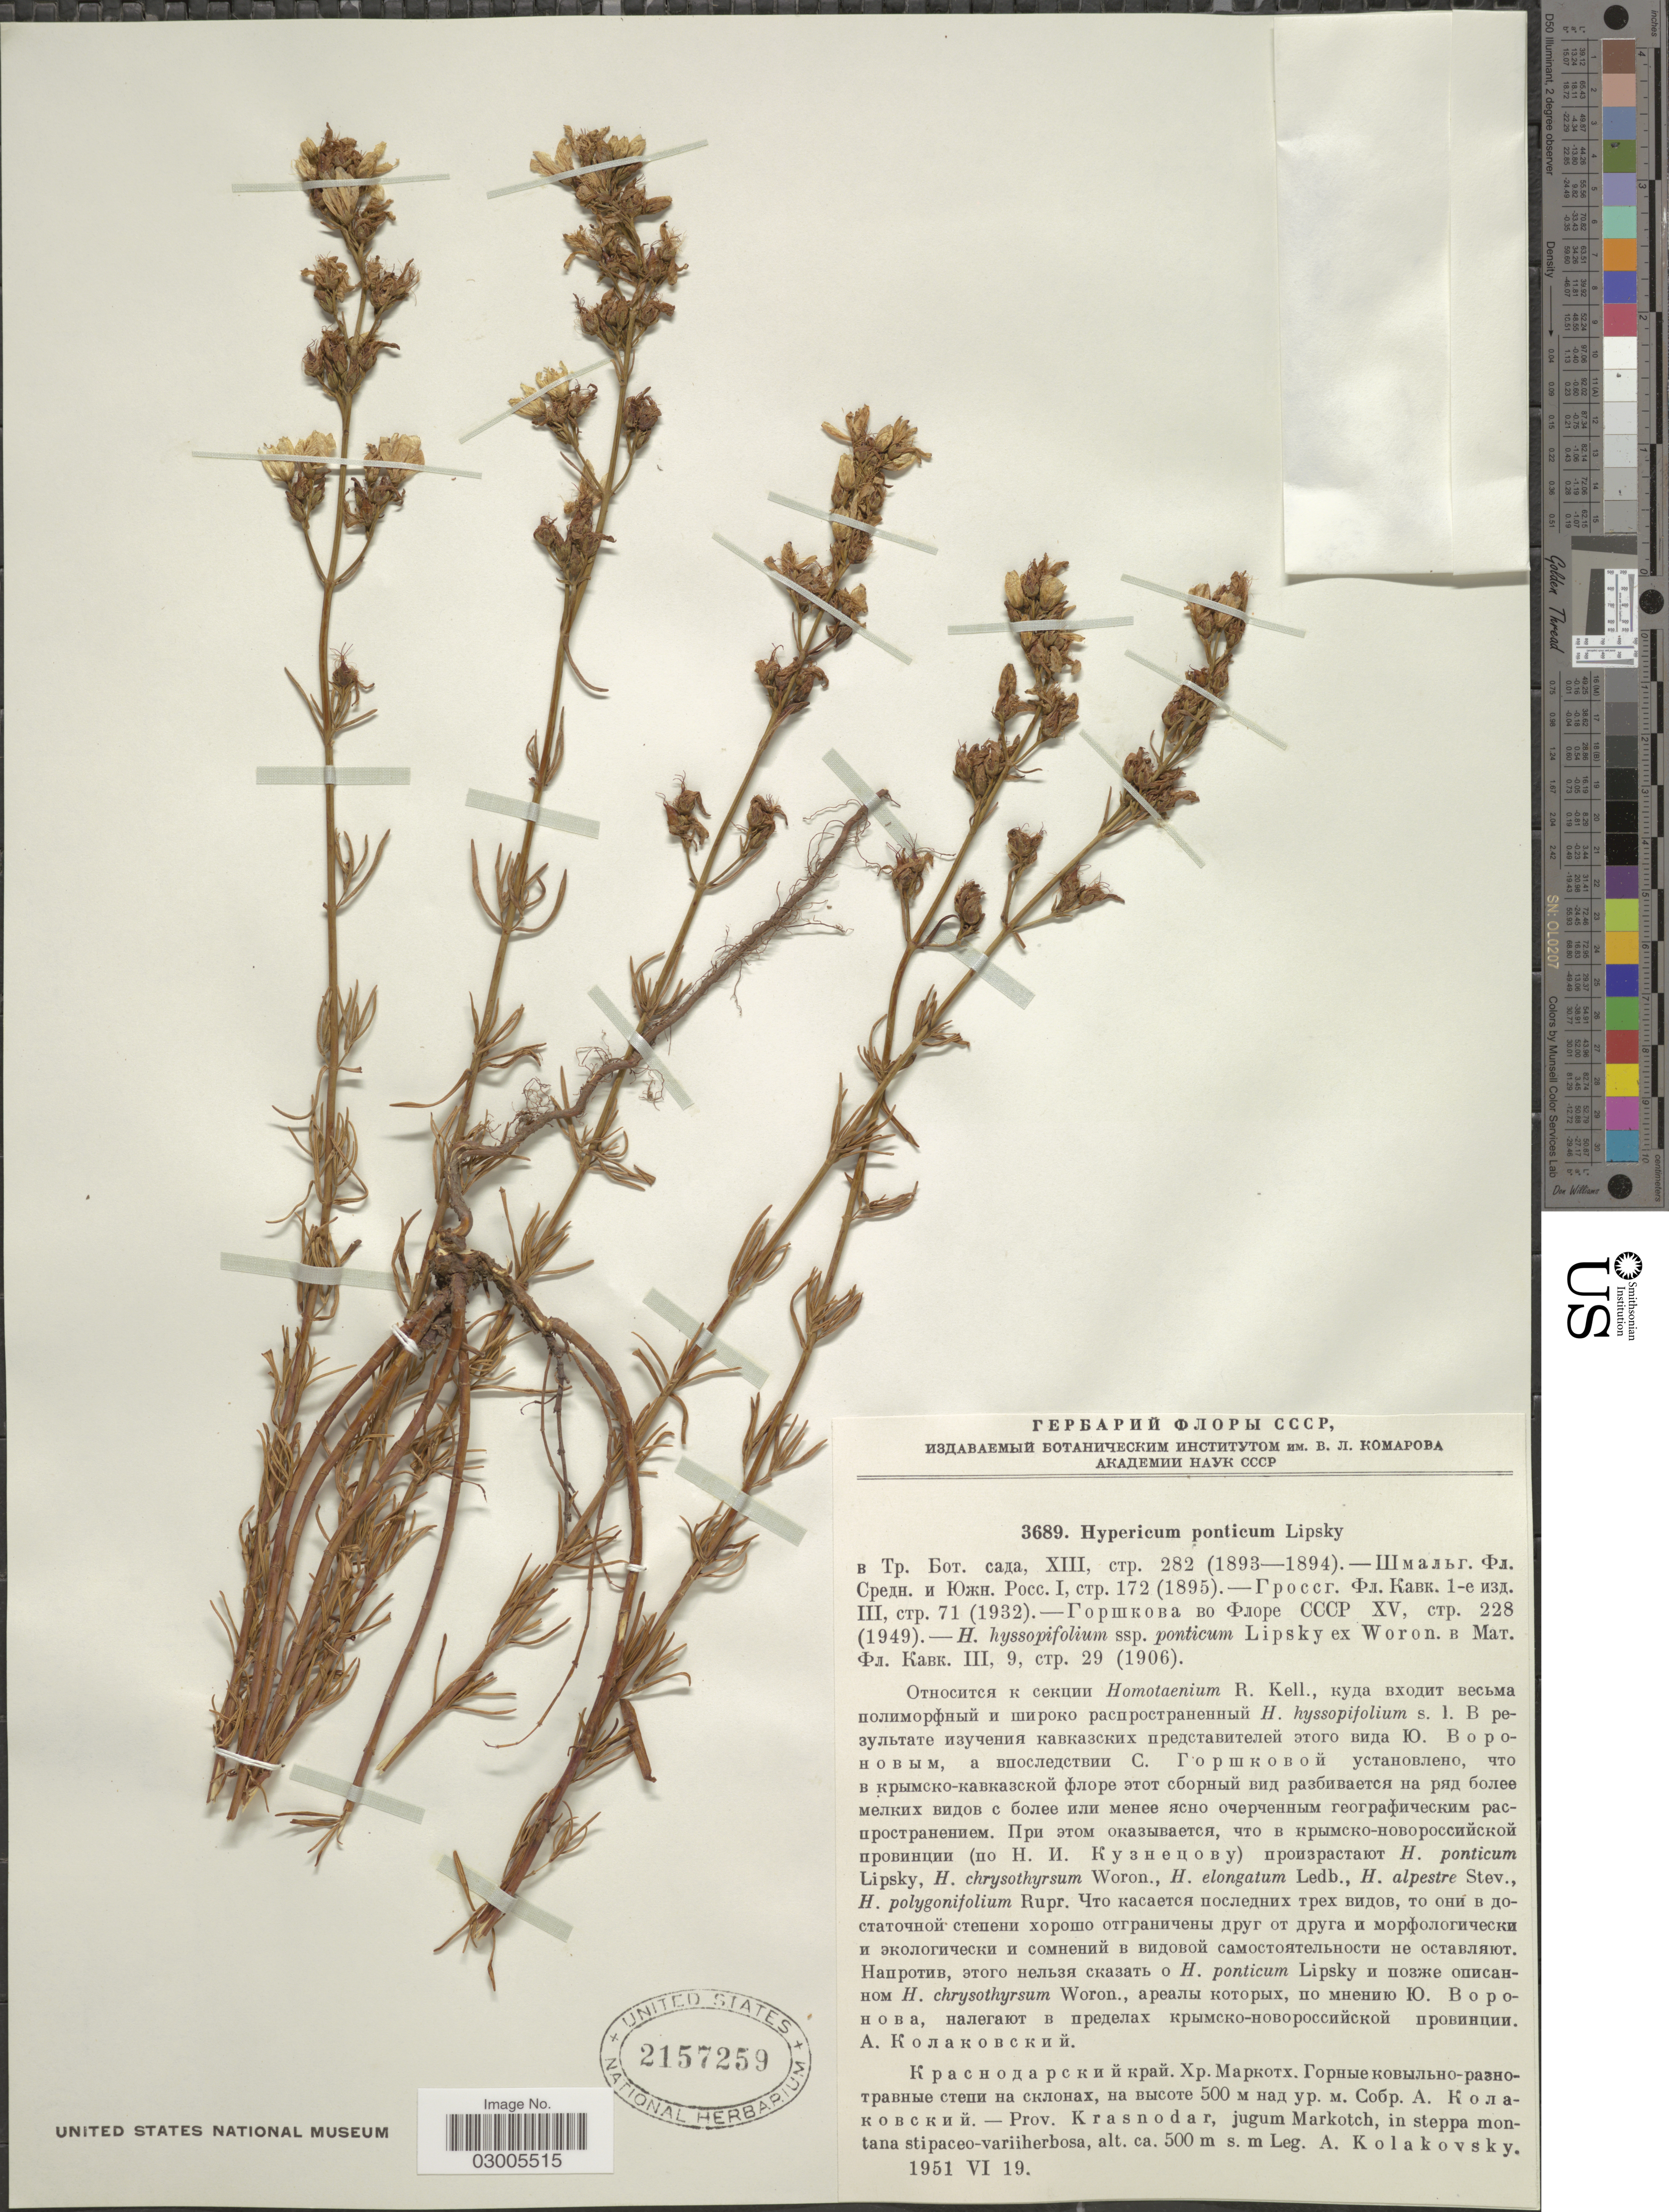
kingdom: Plantae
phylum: Tracheophyta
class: Magnoliopsida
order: Malpighiales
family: Hypericaceae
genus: Hypericum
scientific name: Hypericum ponticum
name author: Lipsky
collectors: A. Kolakovsky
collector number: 3689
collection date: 1951-06-19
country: Russian Federation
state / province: Krasnodar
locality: Jugum Markotch, in steppa montana stipaceo-variiherbosa.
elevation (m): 500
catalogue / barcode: US 2157259